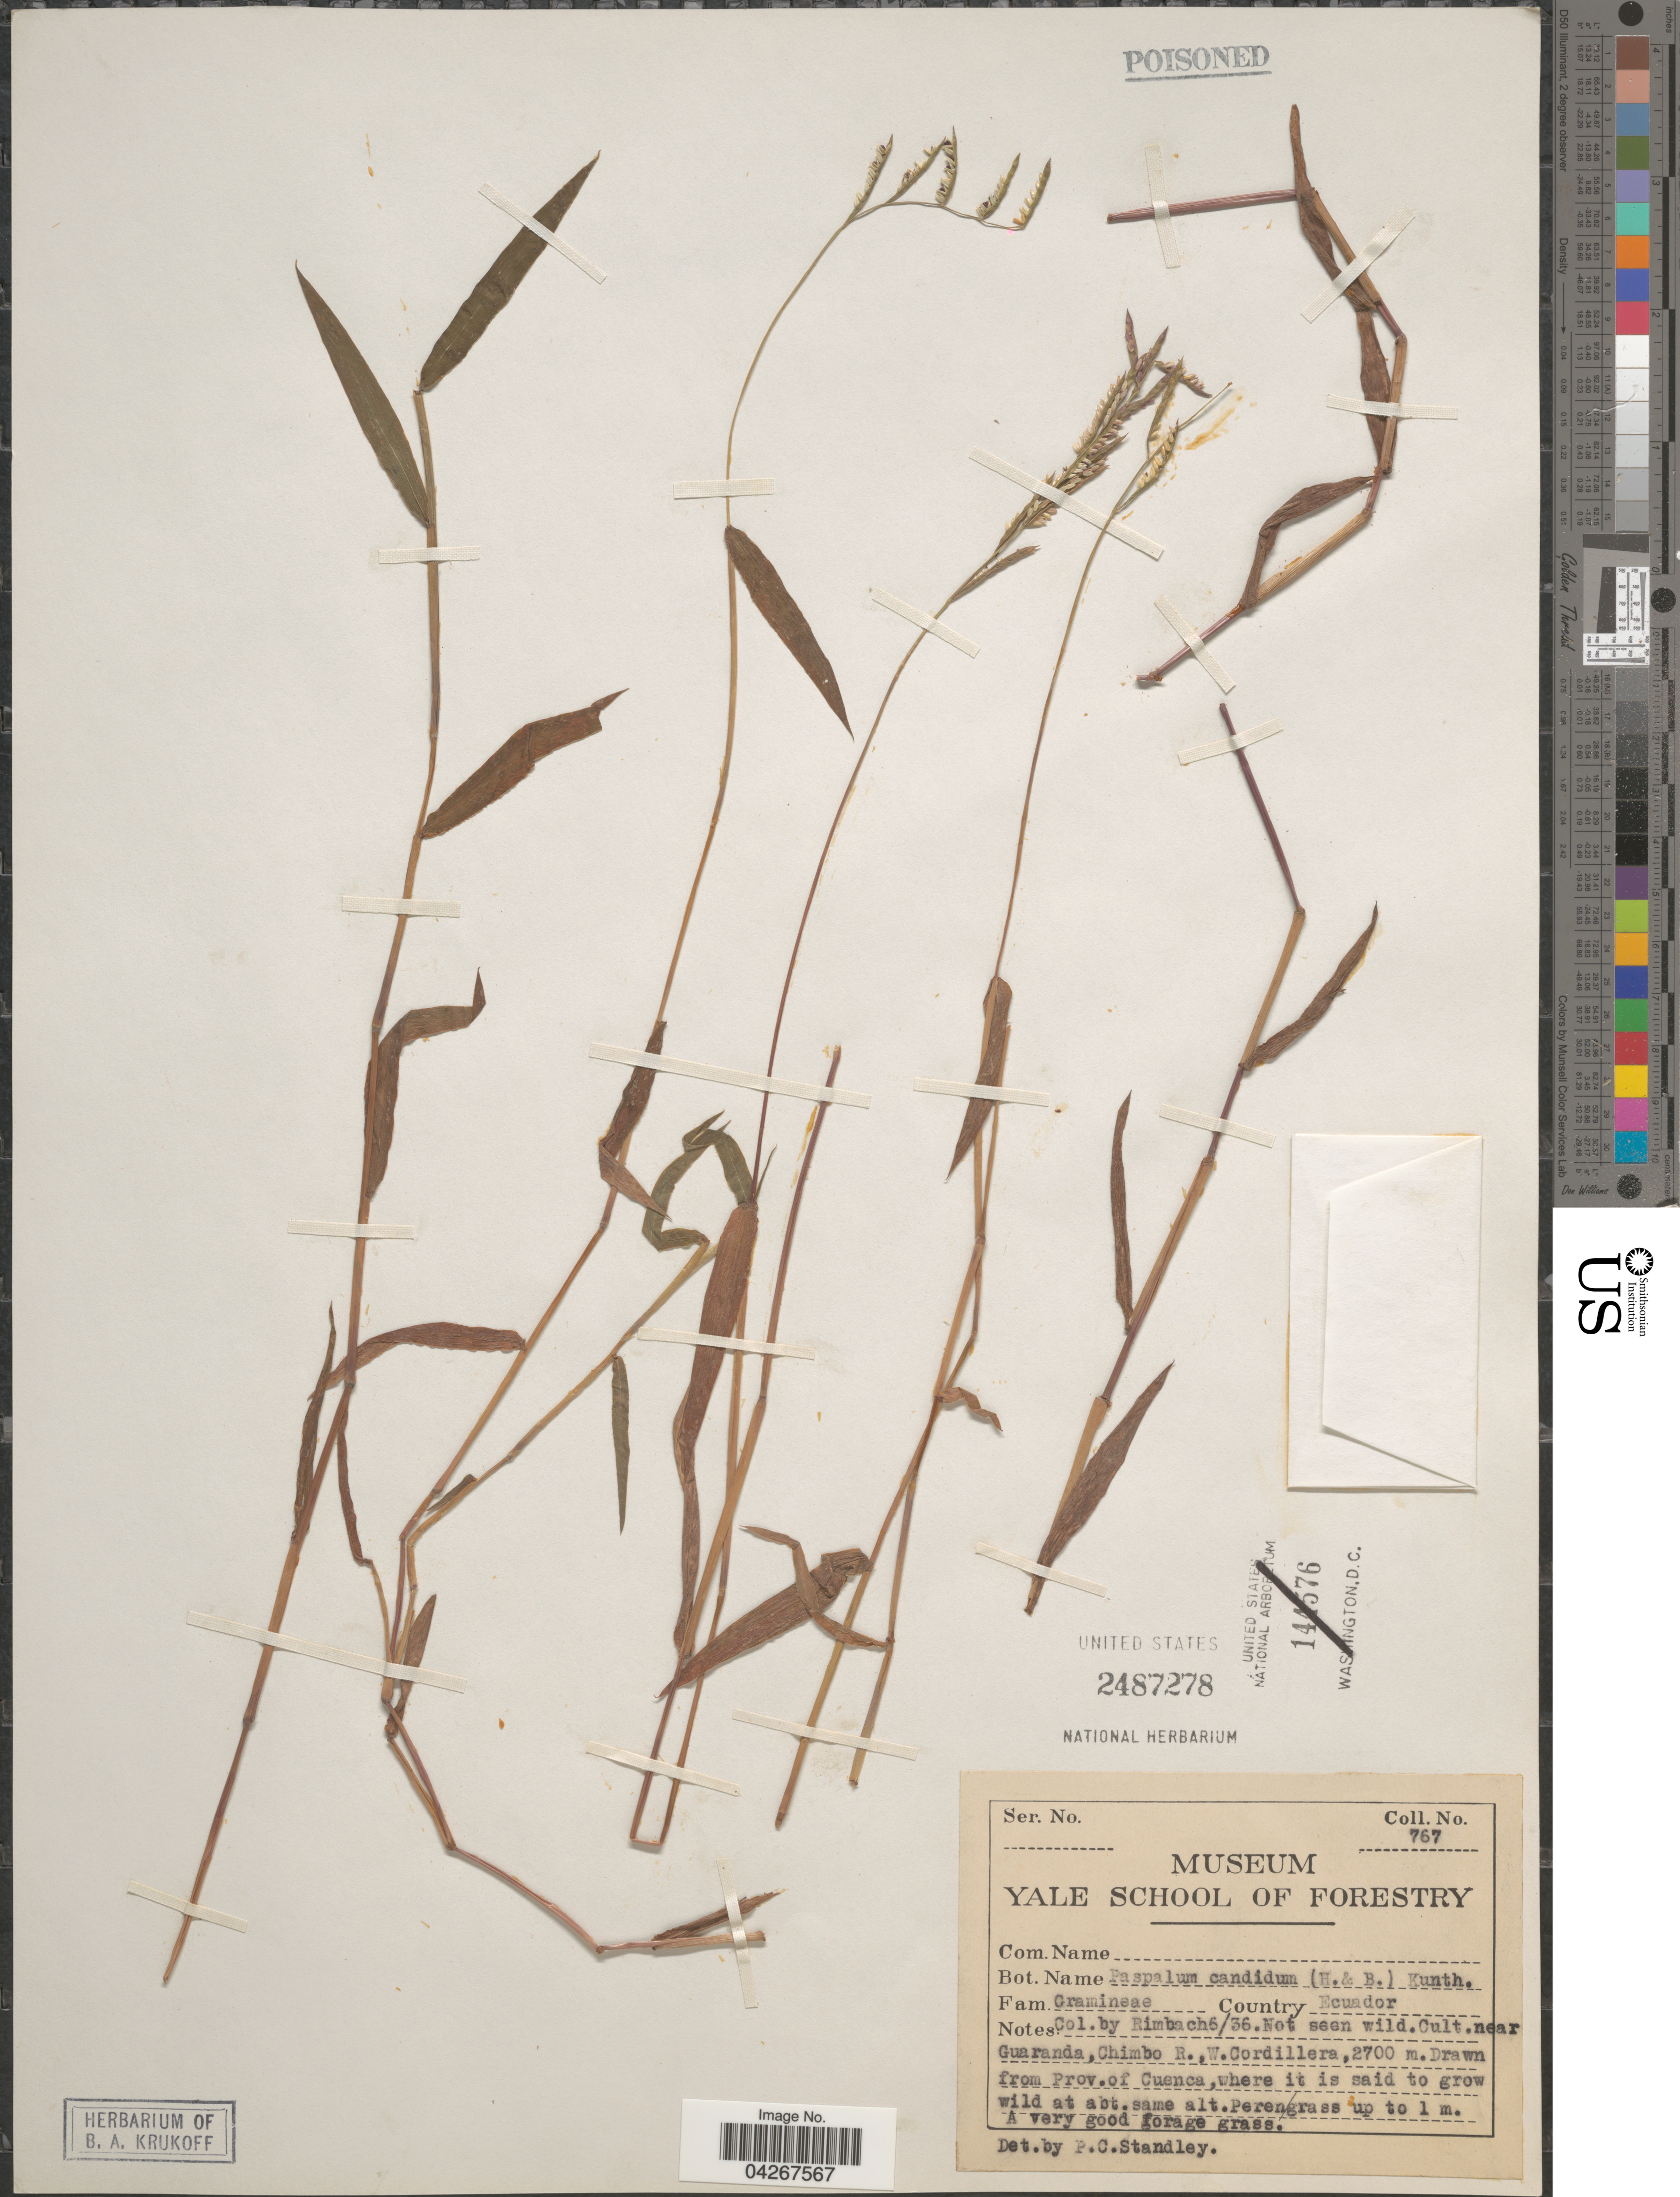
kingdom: Plantae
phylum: Tracheophyta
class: Liliopsida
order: Poales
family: Poaceae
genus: Paspalum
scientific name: Paspalum candidum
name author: (Humb. & Bonpl. ex Fleugge) Kunth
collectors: Rimbach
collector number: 767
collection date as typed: Transcribed d/m/y: /6/36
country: Ecuador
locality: Cult. near Guaranda, Chimbo R., W. Cordillera.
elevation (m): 2700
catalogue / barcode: US 2487278